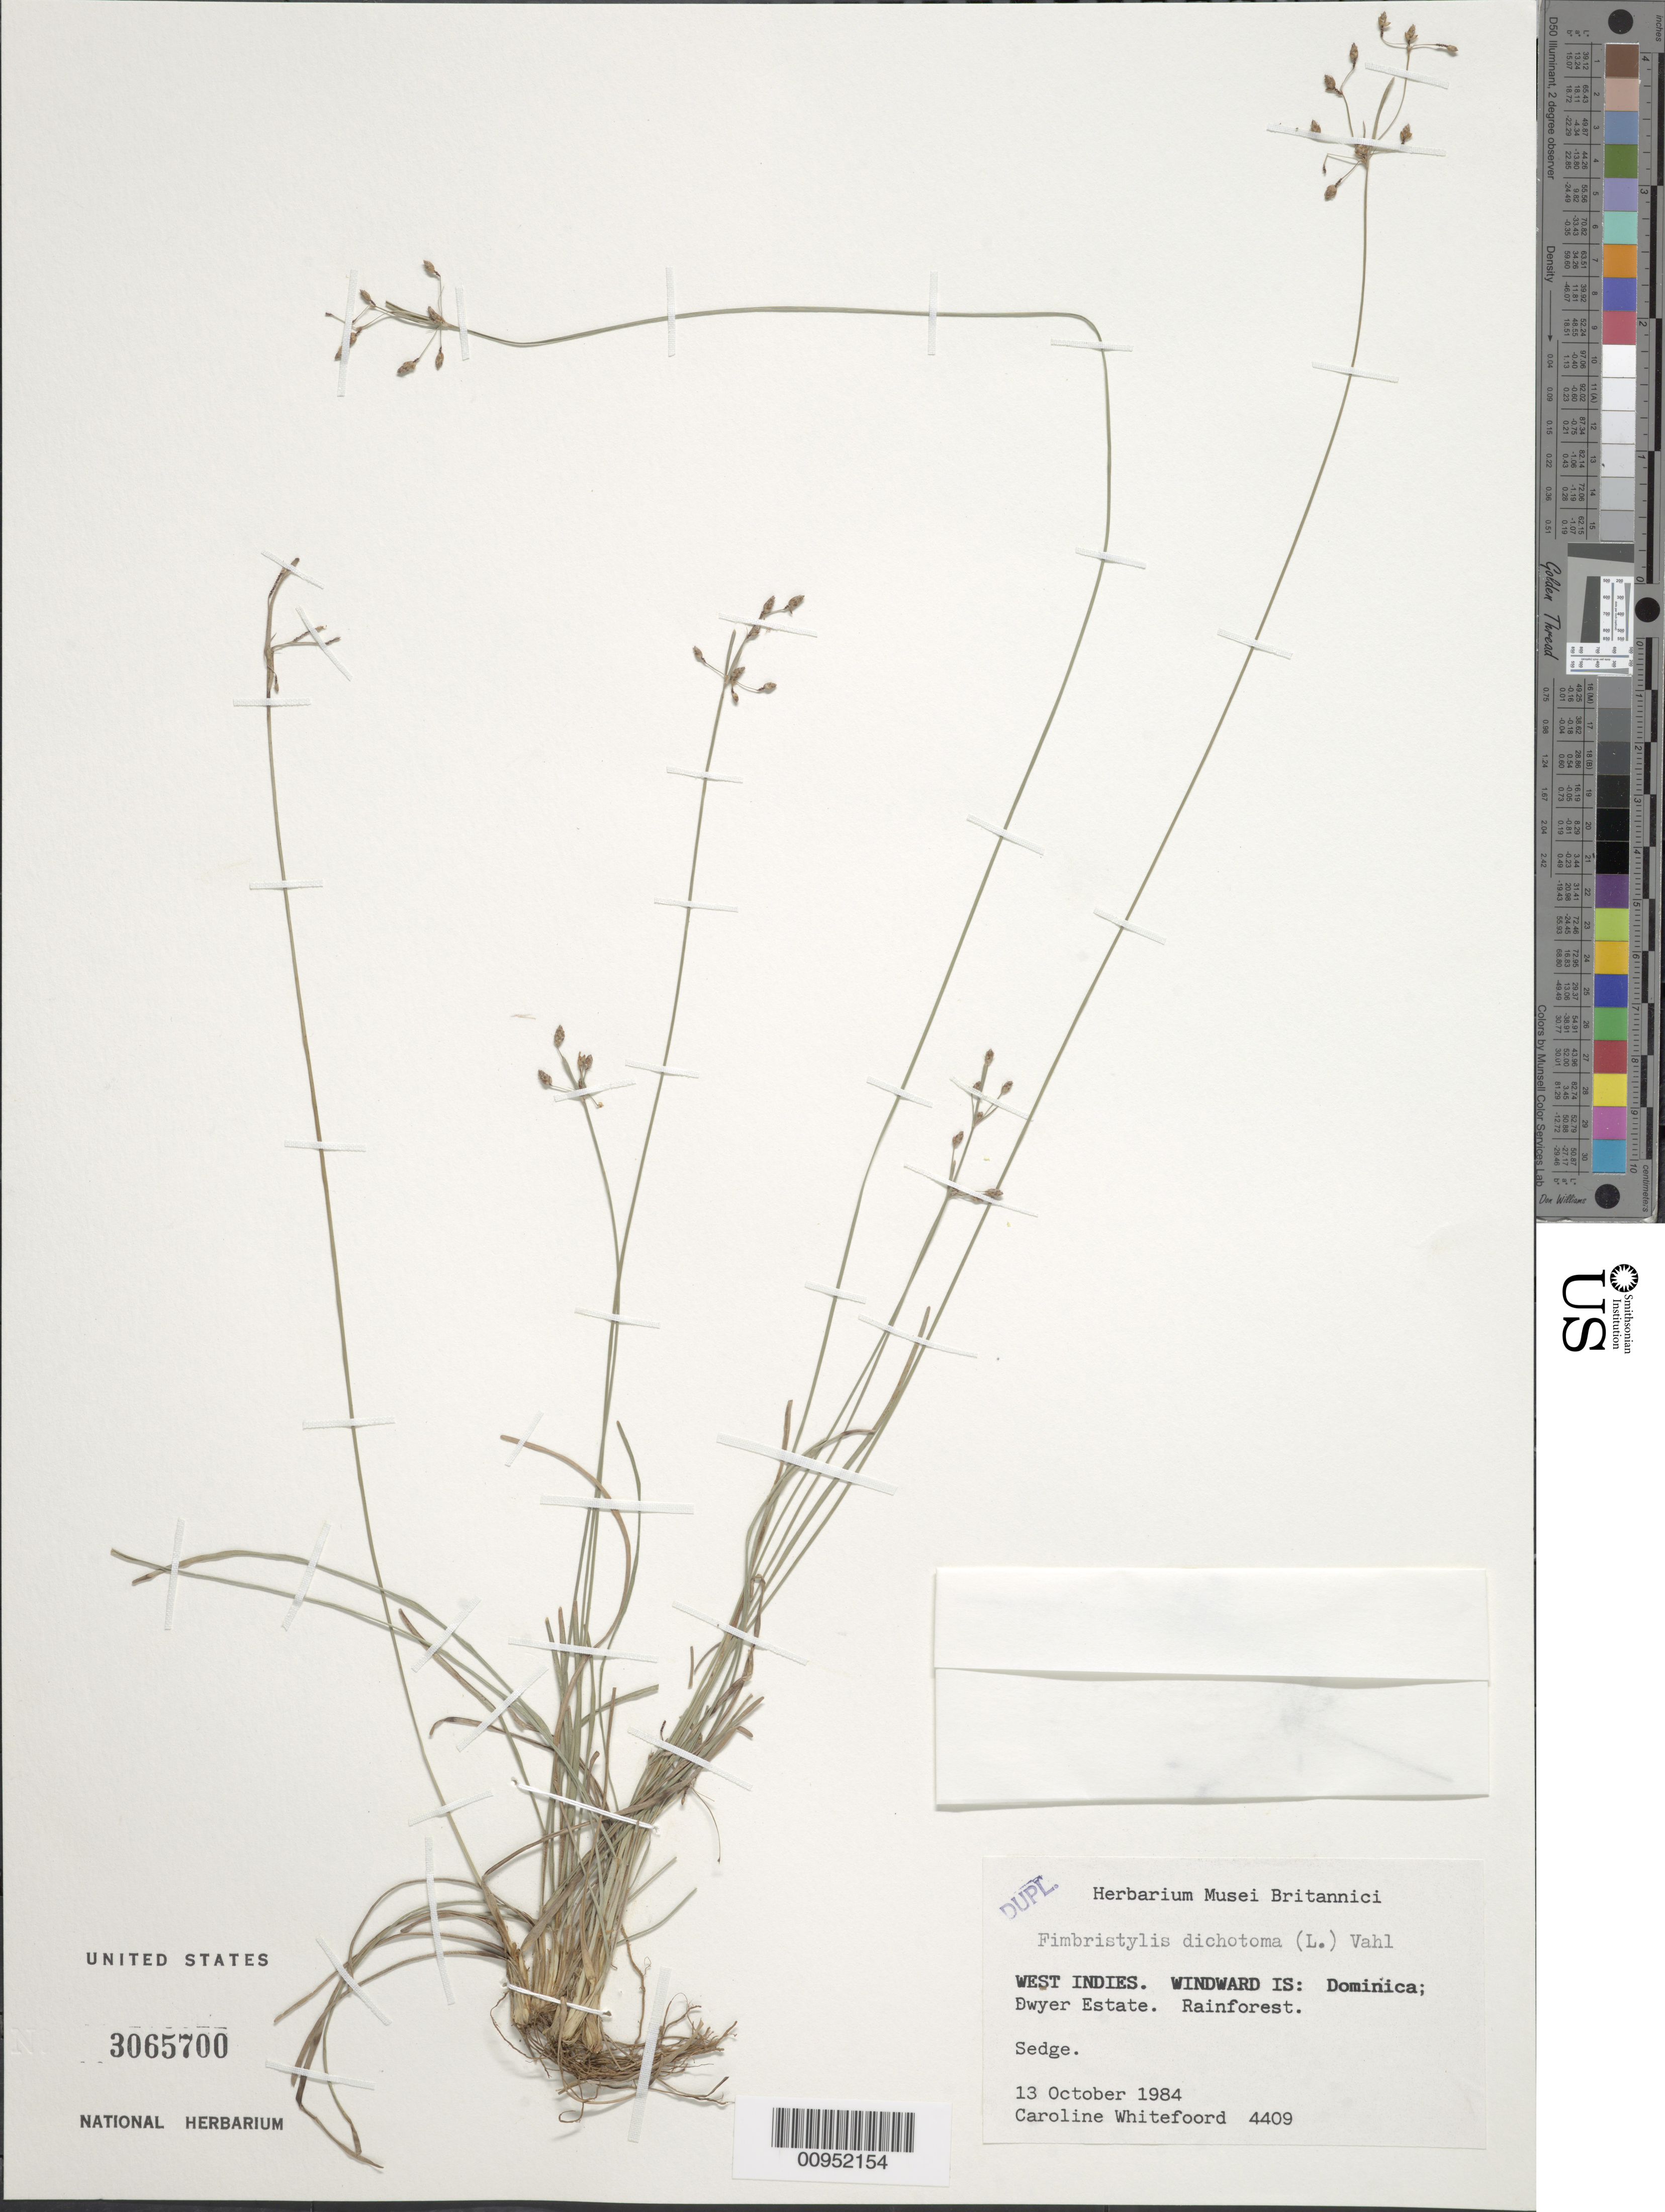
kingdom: Plantae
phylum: Tracheophyta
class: Liliopsida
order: Poales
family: Cyperaceae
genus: Fimbristylis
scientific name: Fimbristylis dichotoma subsp. dichotoma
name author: (L.) Vahl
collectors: C. Whitefoord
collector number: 4409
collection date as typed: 13 Oct 1984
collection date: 1984-10-13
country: Dominica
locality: Dwyer Estate, rainforest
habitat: Rainforest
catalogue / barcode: US 3065700